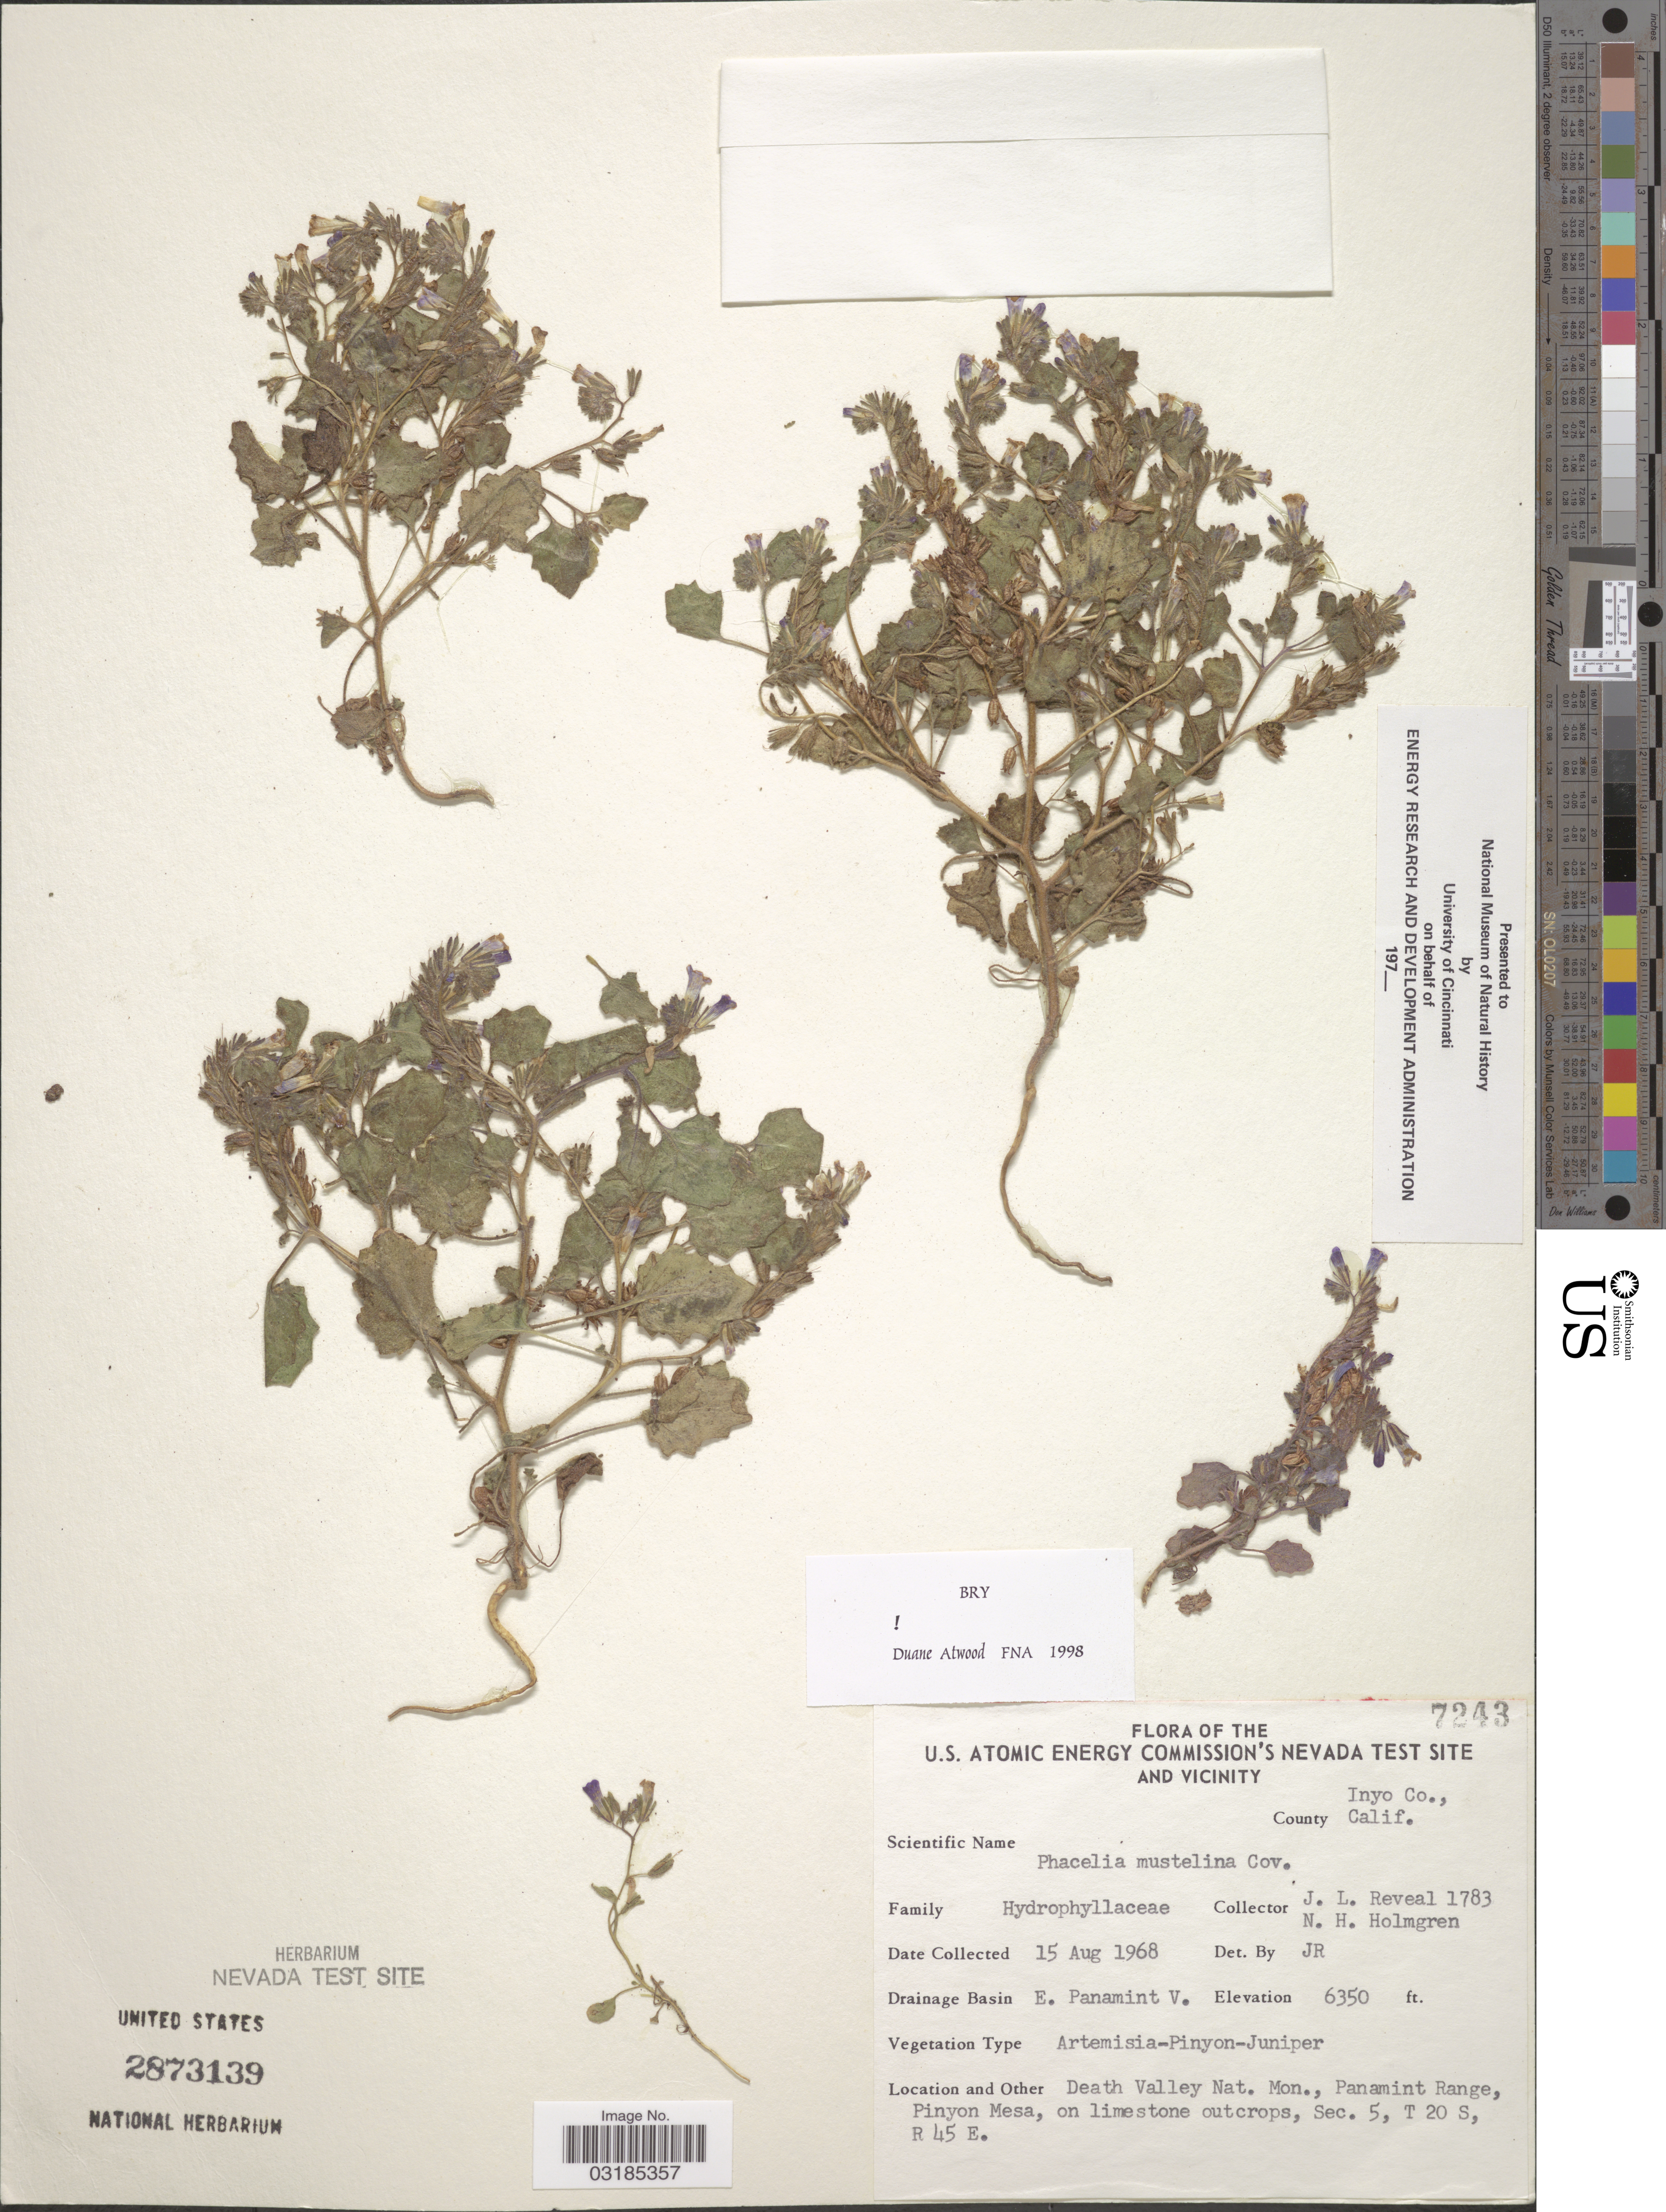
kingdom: Plantae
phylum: Tracheophyta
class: Magnoliopsida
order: Boraginales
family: Hydrophyllaceae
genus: Phacelia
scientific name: Phacelia mustelina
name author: Coville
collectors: J. L. Reveal & N. H. Holmgren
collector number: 7243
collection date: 1968-08-15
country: United States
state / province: Nevada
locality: U.S. Atomic Energy Commission's Nevada Test Site and Vicinity. Inyo Co., County Calif. Drainage Basin E. Panamint V. Death Valley Nat. Mon., Panamint Range, Pinyon Mesa. Sec. 5, T 20 , R 45 E..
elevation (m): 1935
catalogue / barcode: US 2873139